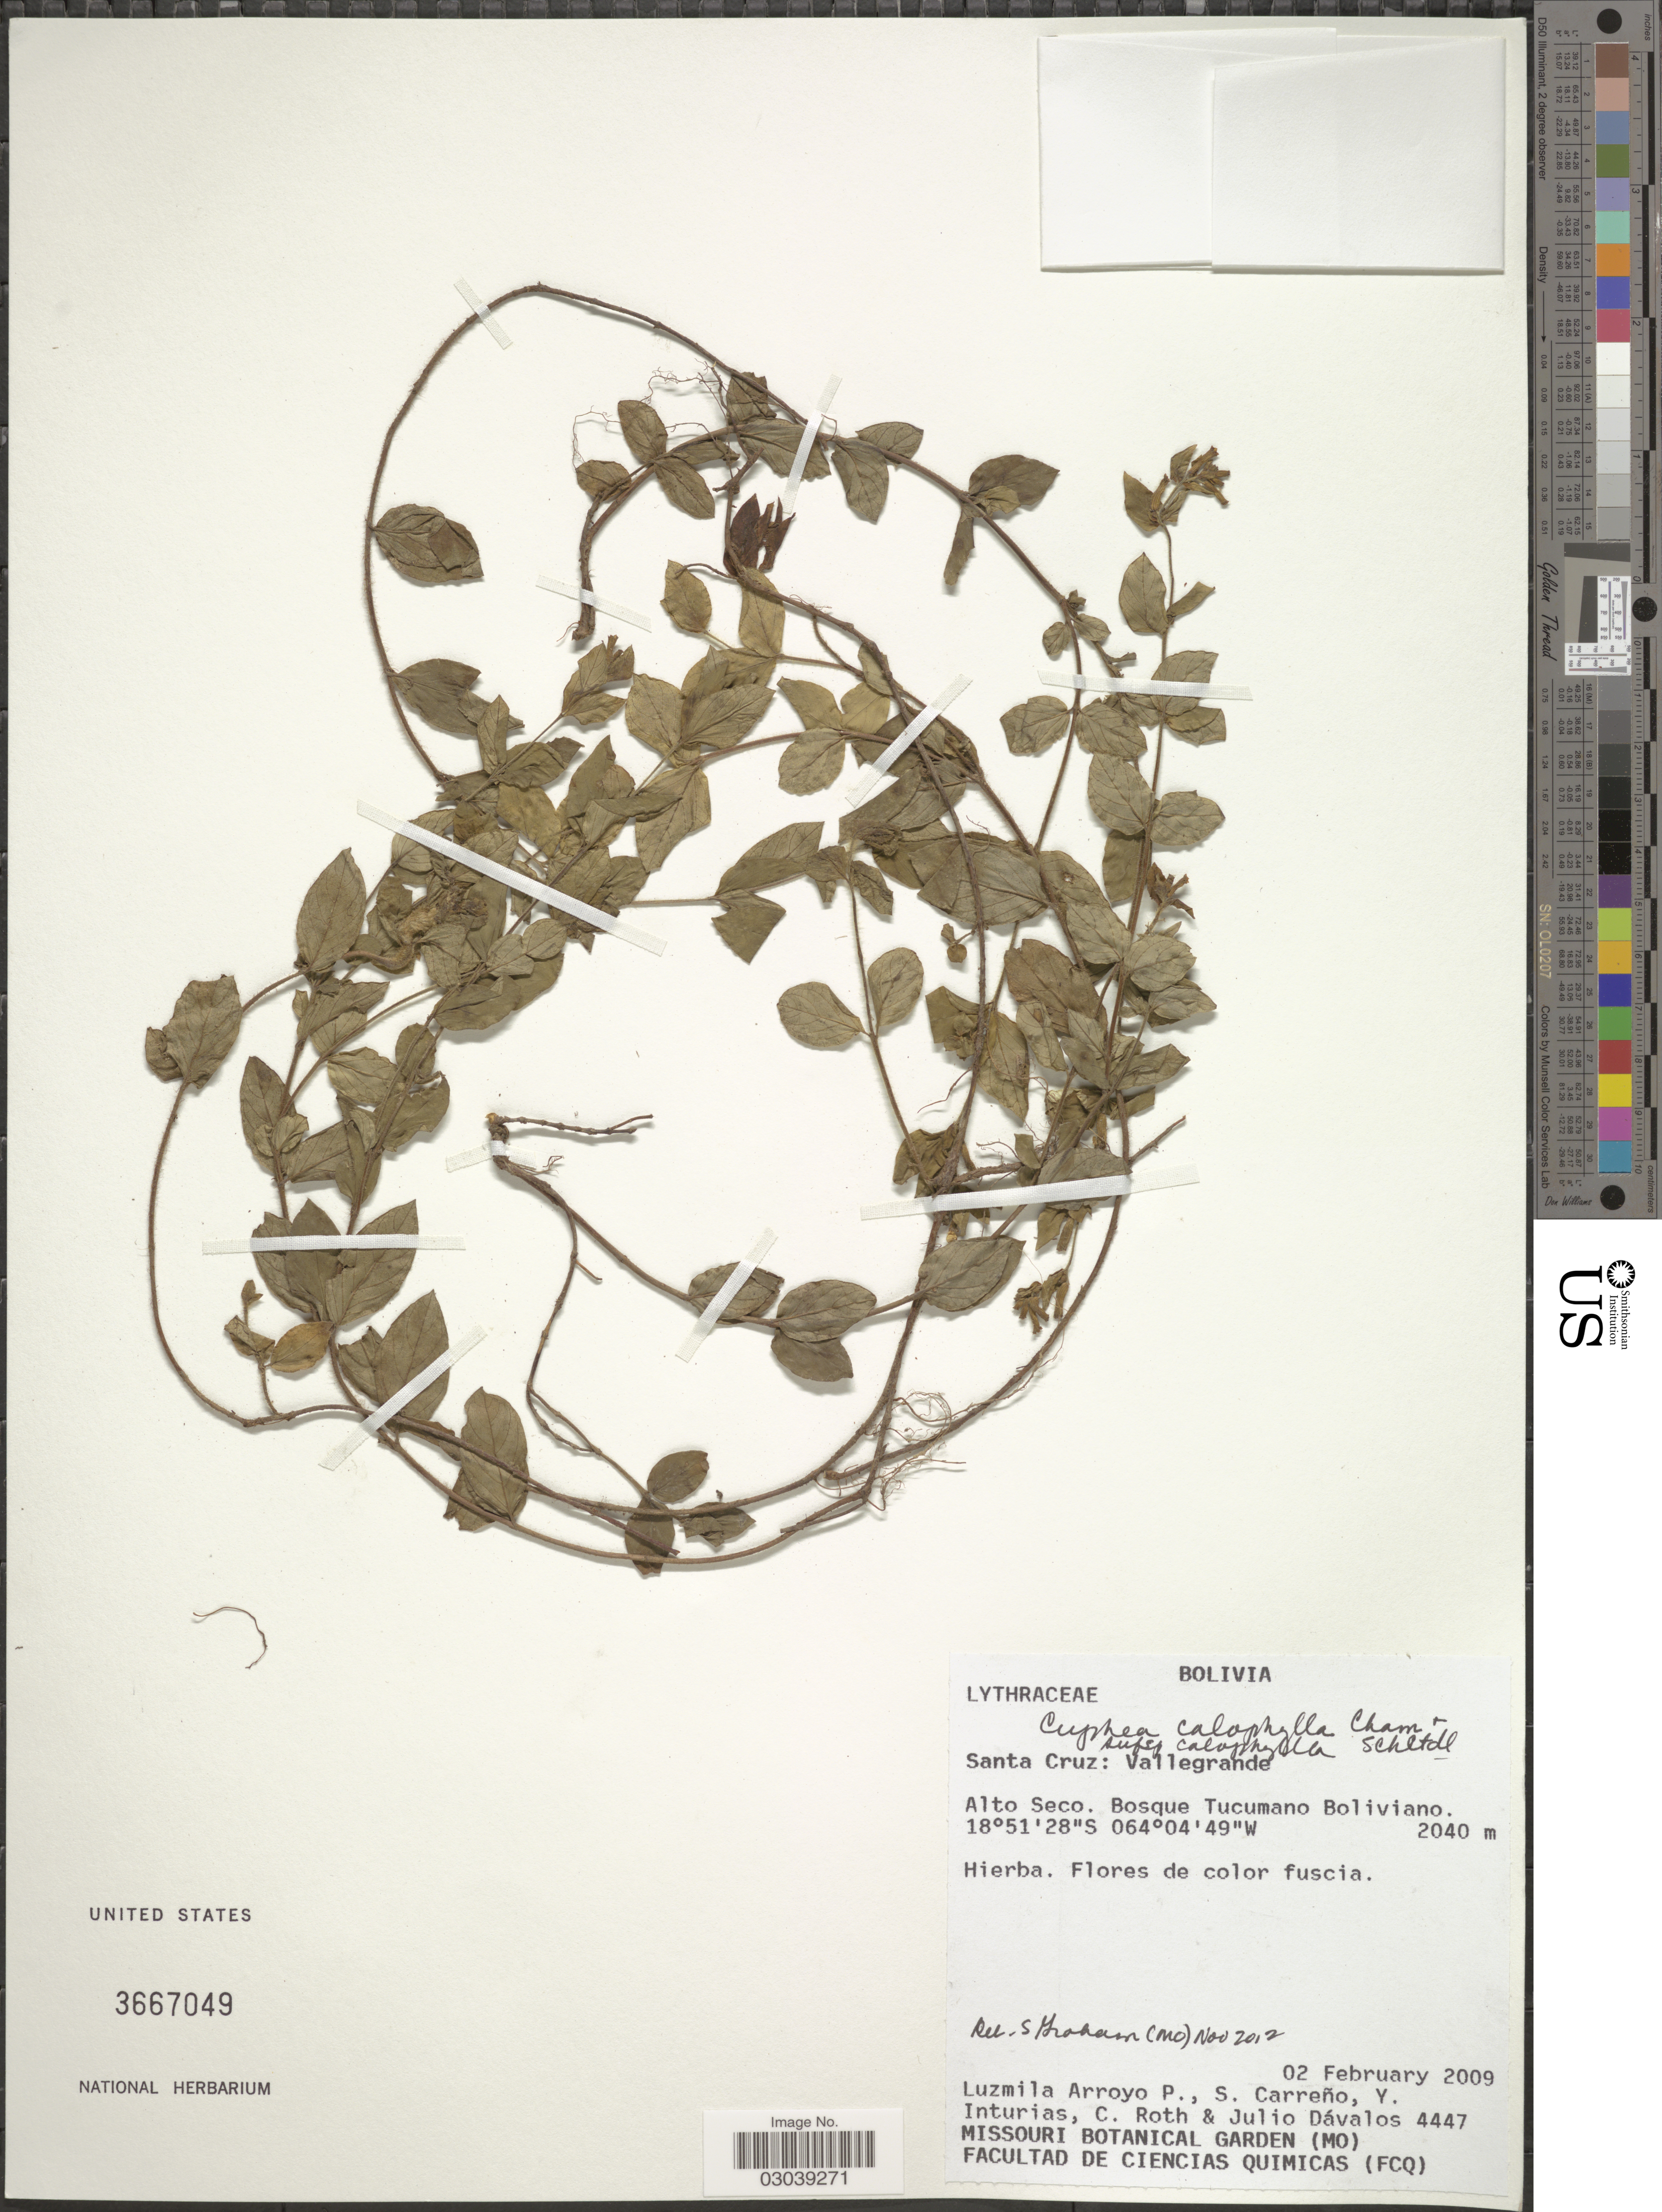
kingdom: Plantae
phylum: Tracheophyta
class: Magnoliopsida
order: Myrtales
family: Lythraceae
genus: Cuphea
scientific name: Cuphea calophylla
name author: Cham. & Schltdl.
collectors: L. Arroyo P., S. Carreno, Y. Inturias, C. Roth & J. Dávalos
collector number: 4447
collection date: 2009-02-02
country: Bolivia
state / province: Santa Cruz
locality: Vallegrande. Alto Seco. Bosque Tucumano Boliviano.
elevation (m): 2040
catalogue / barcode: US 3667049